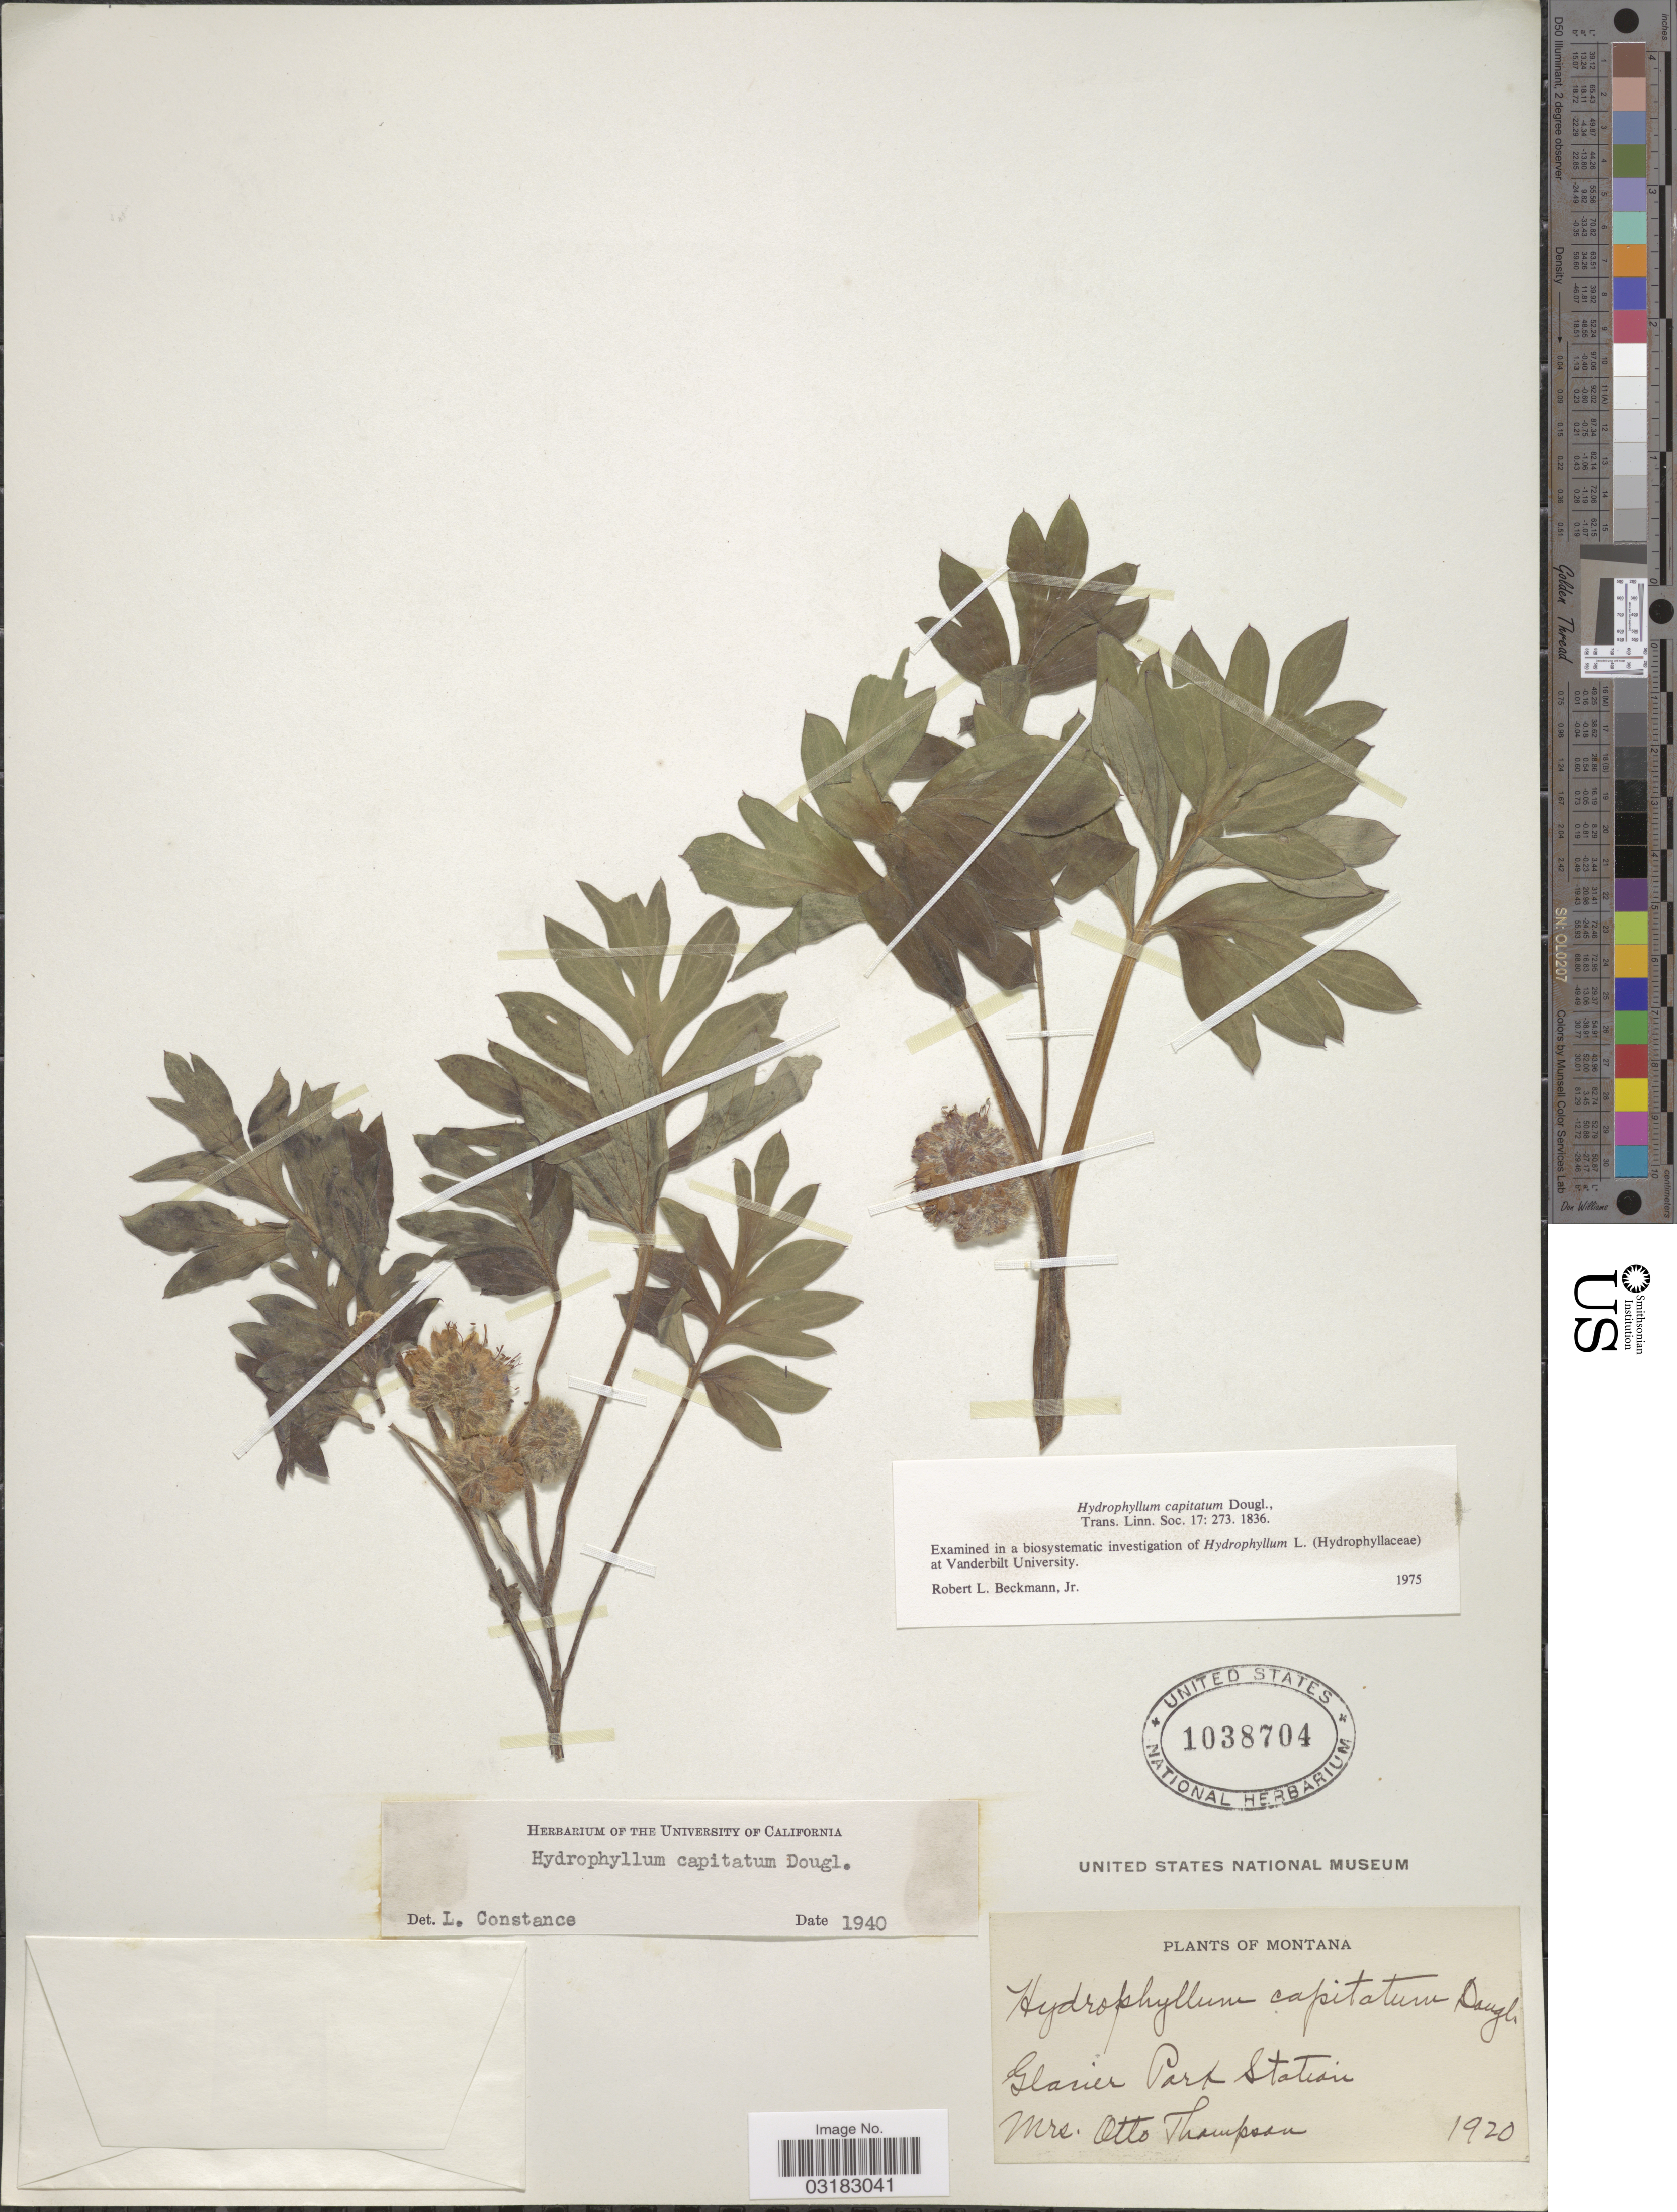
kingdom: Plantae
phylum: Tracheophyta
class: Magnoliopsida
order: Boraginales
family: Hydrophyllaceae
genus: Hydrophyllum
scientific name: Hydrophyllum capitatum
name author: Douglas ex Benth.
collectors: O. Thompson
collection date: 1920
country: United States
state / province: Montana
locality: Glacier Park Station.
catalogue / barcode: US 1038704